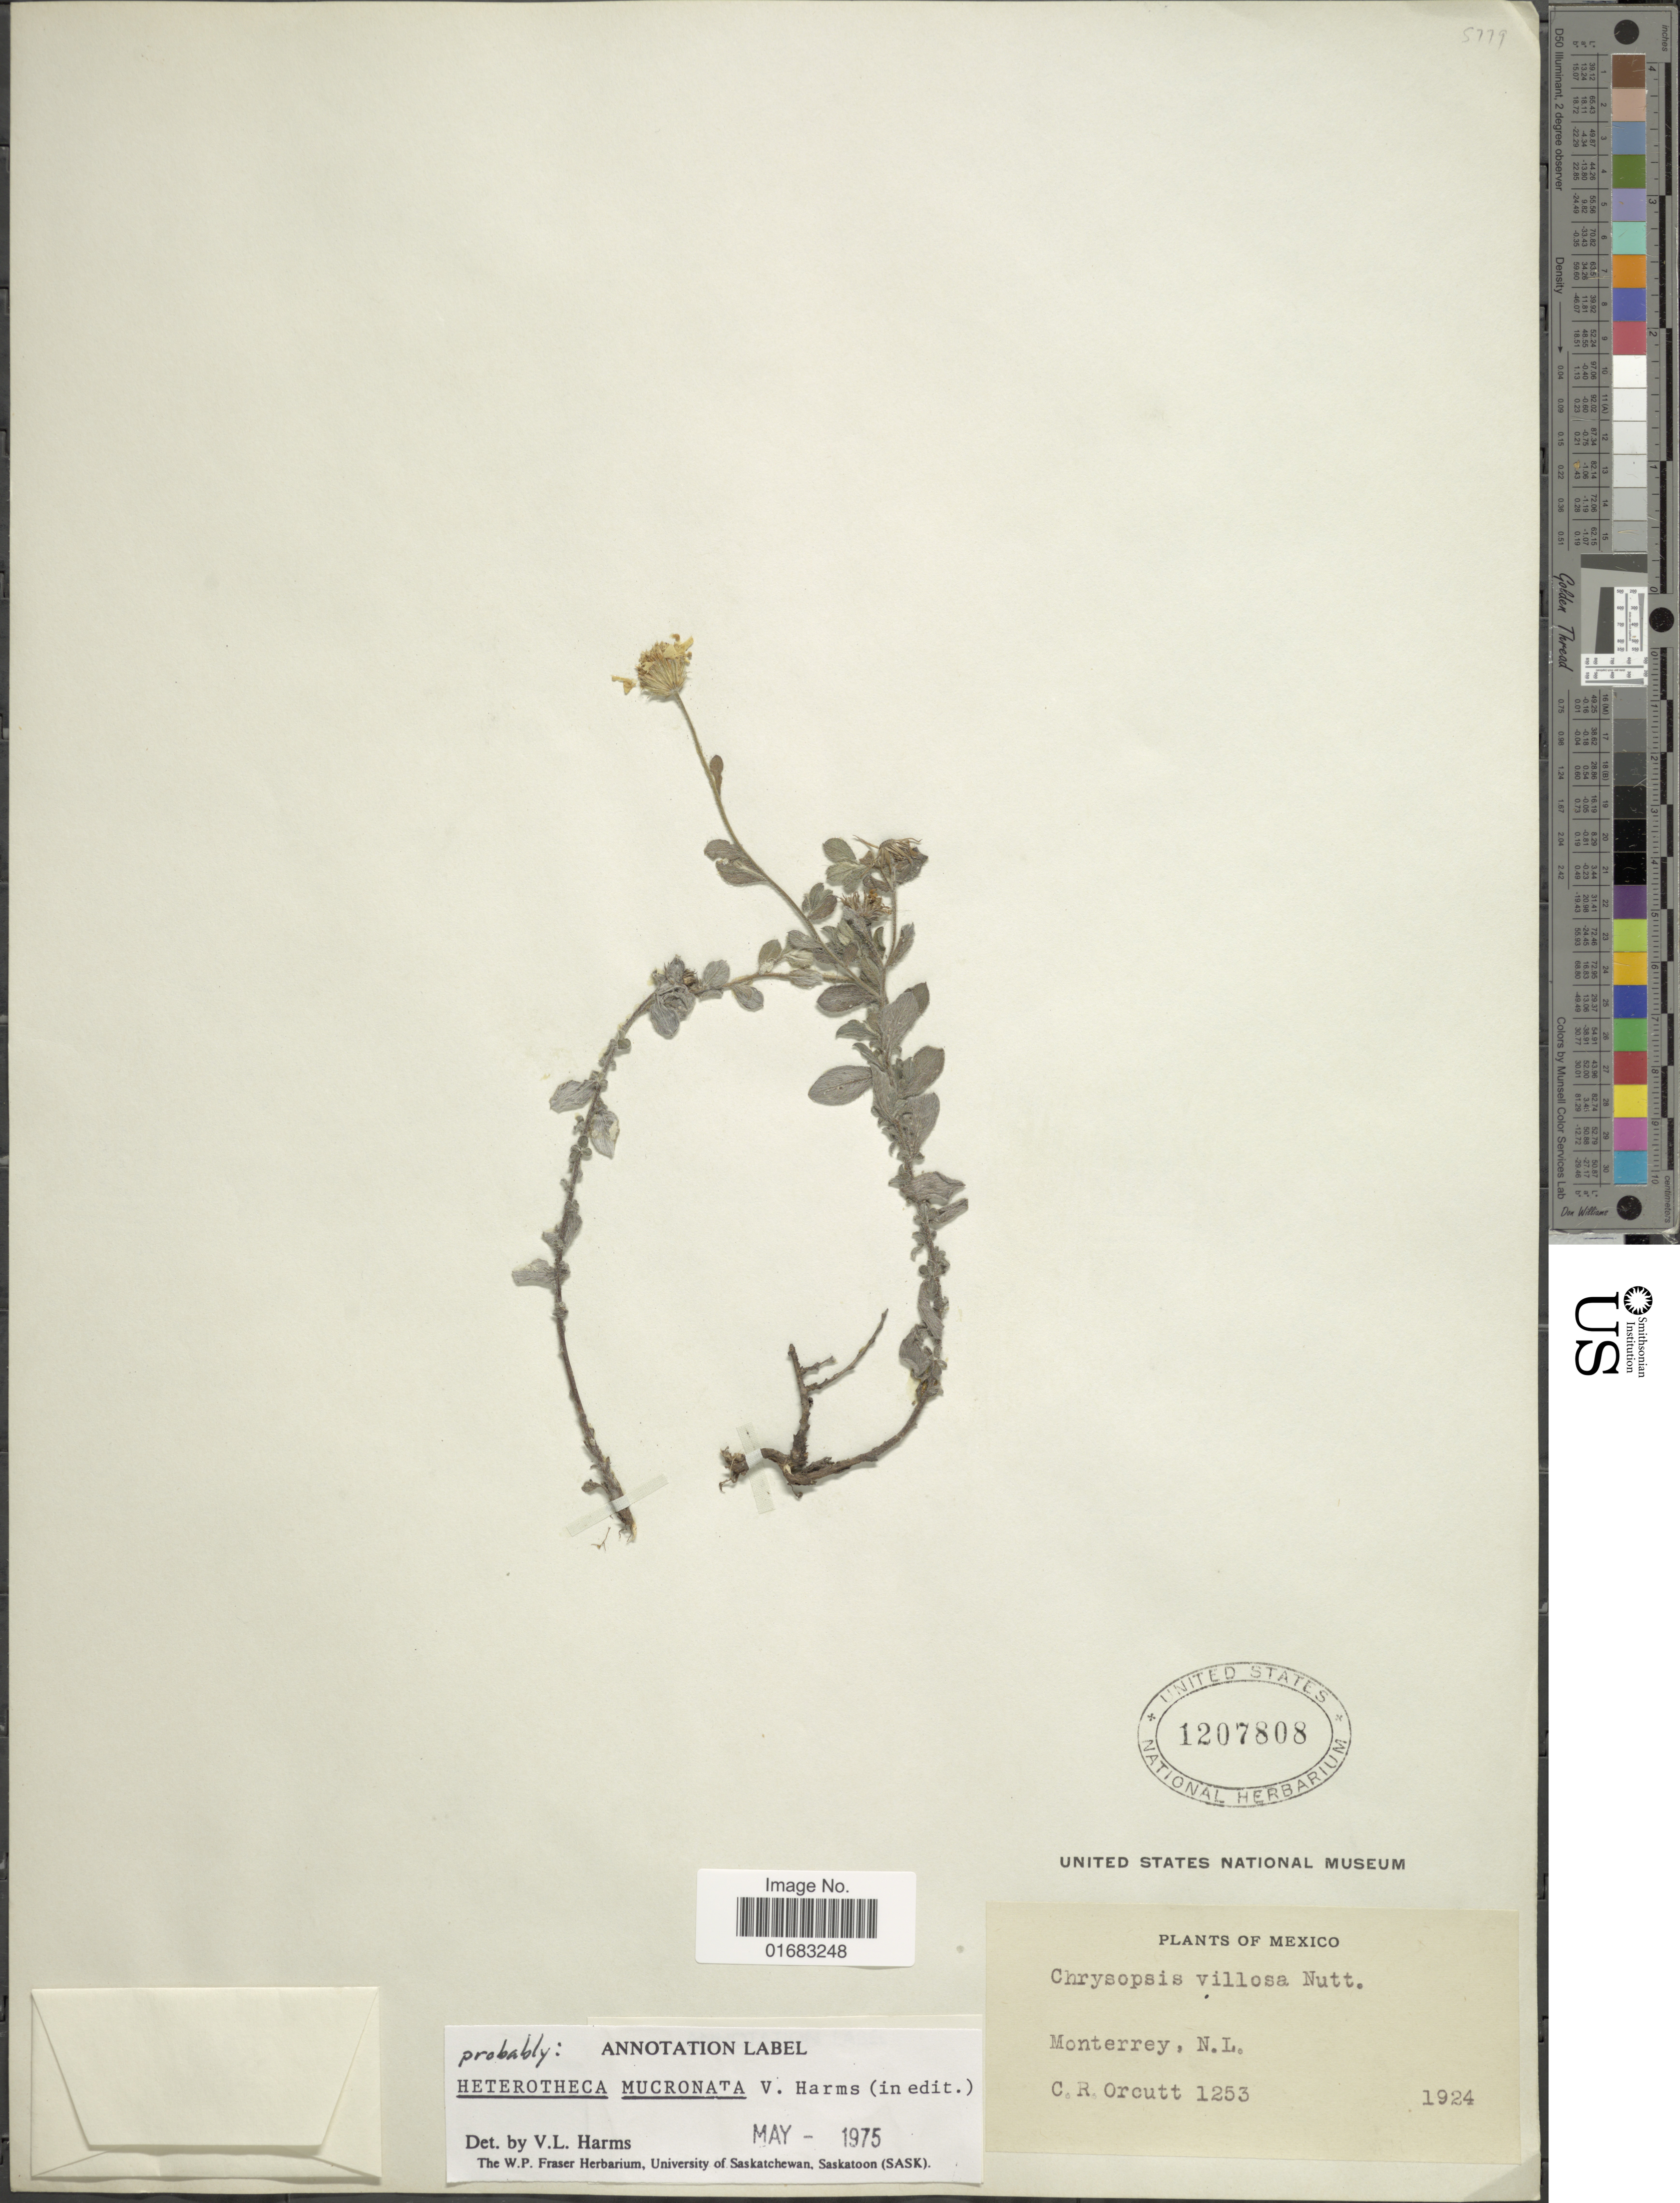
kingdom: Plantae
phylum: Tracheophyta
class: Magnoliopsida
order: Asterales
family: Asteraceae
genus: Heterotheca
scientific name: Heterotheca mucronata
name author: V.L. Harms ex B.L. Turner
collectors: C. R. Orcutt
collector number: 1253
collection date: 1924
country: Mexico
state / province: Nuevo León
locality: Mexico. Monterrey, N. L.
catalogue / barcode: US 1207808